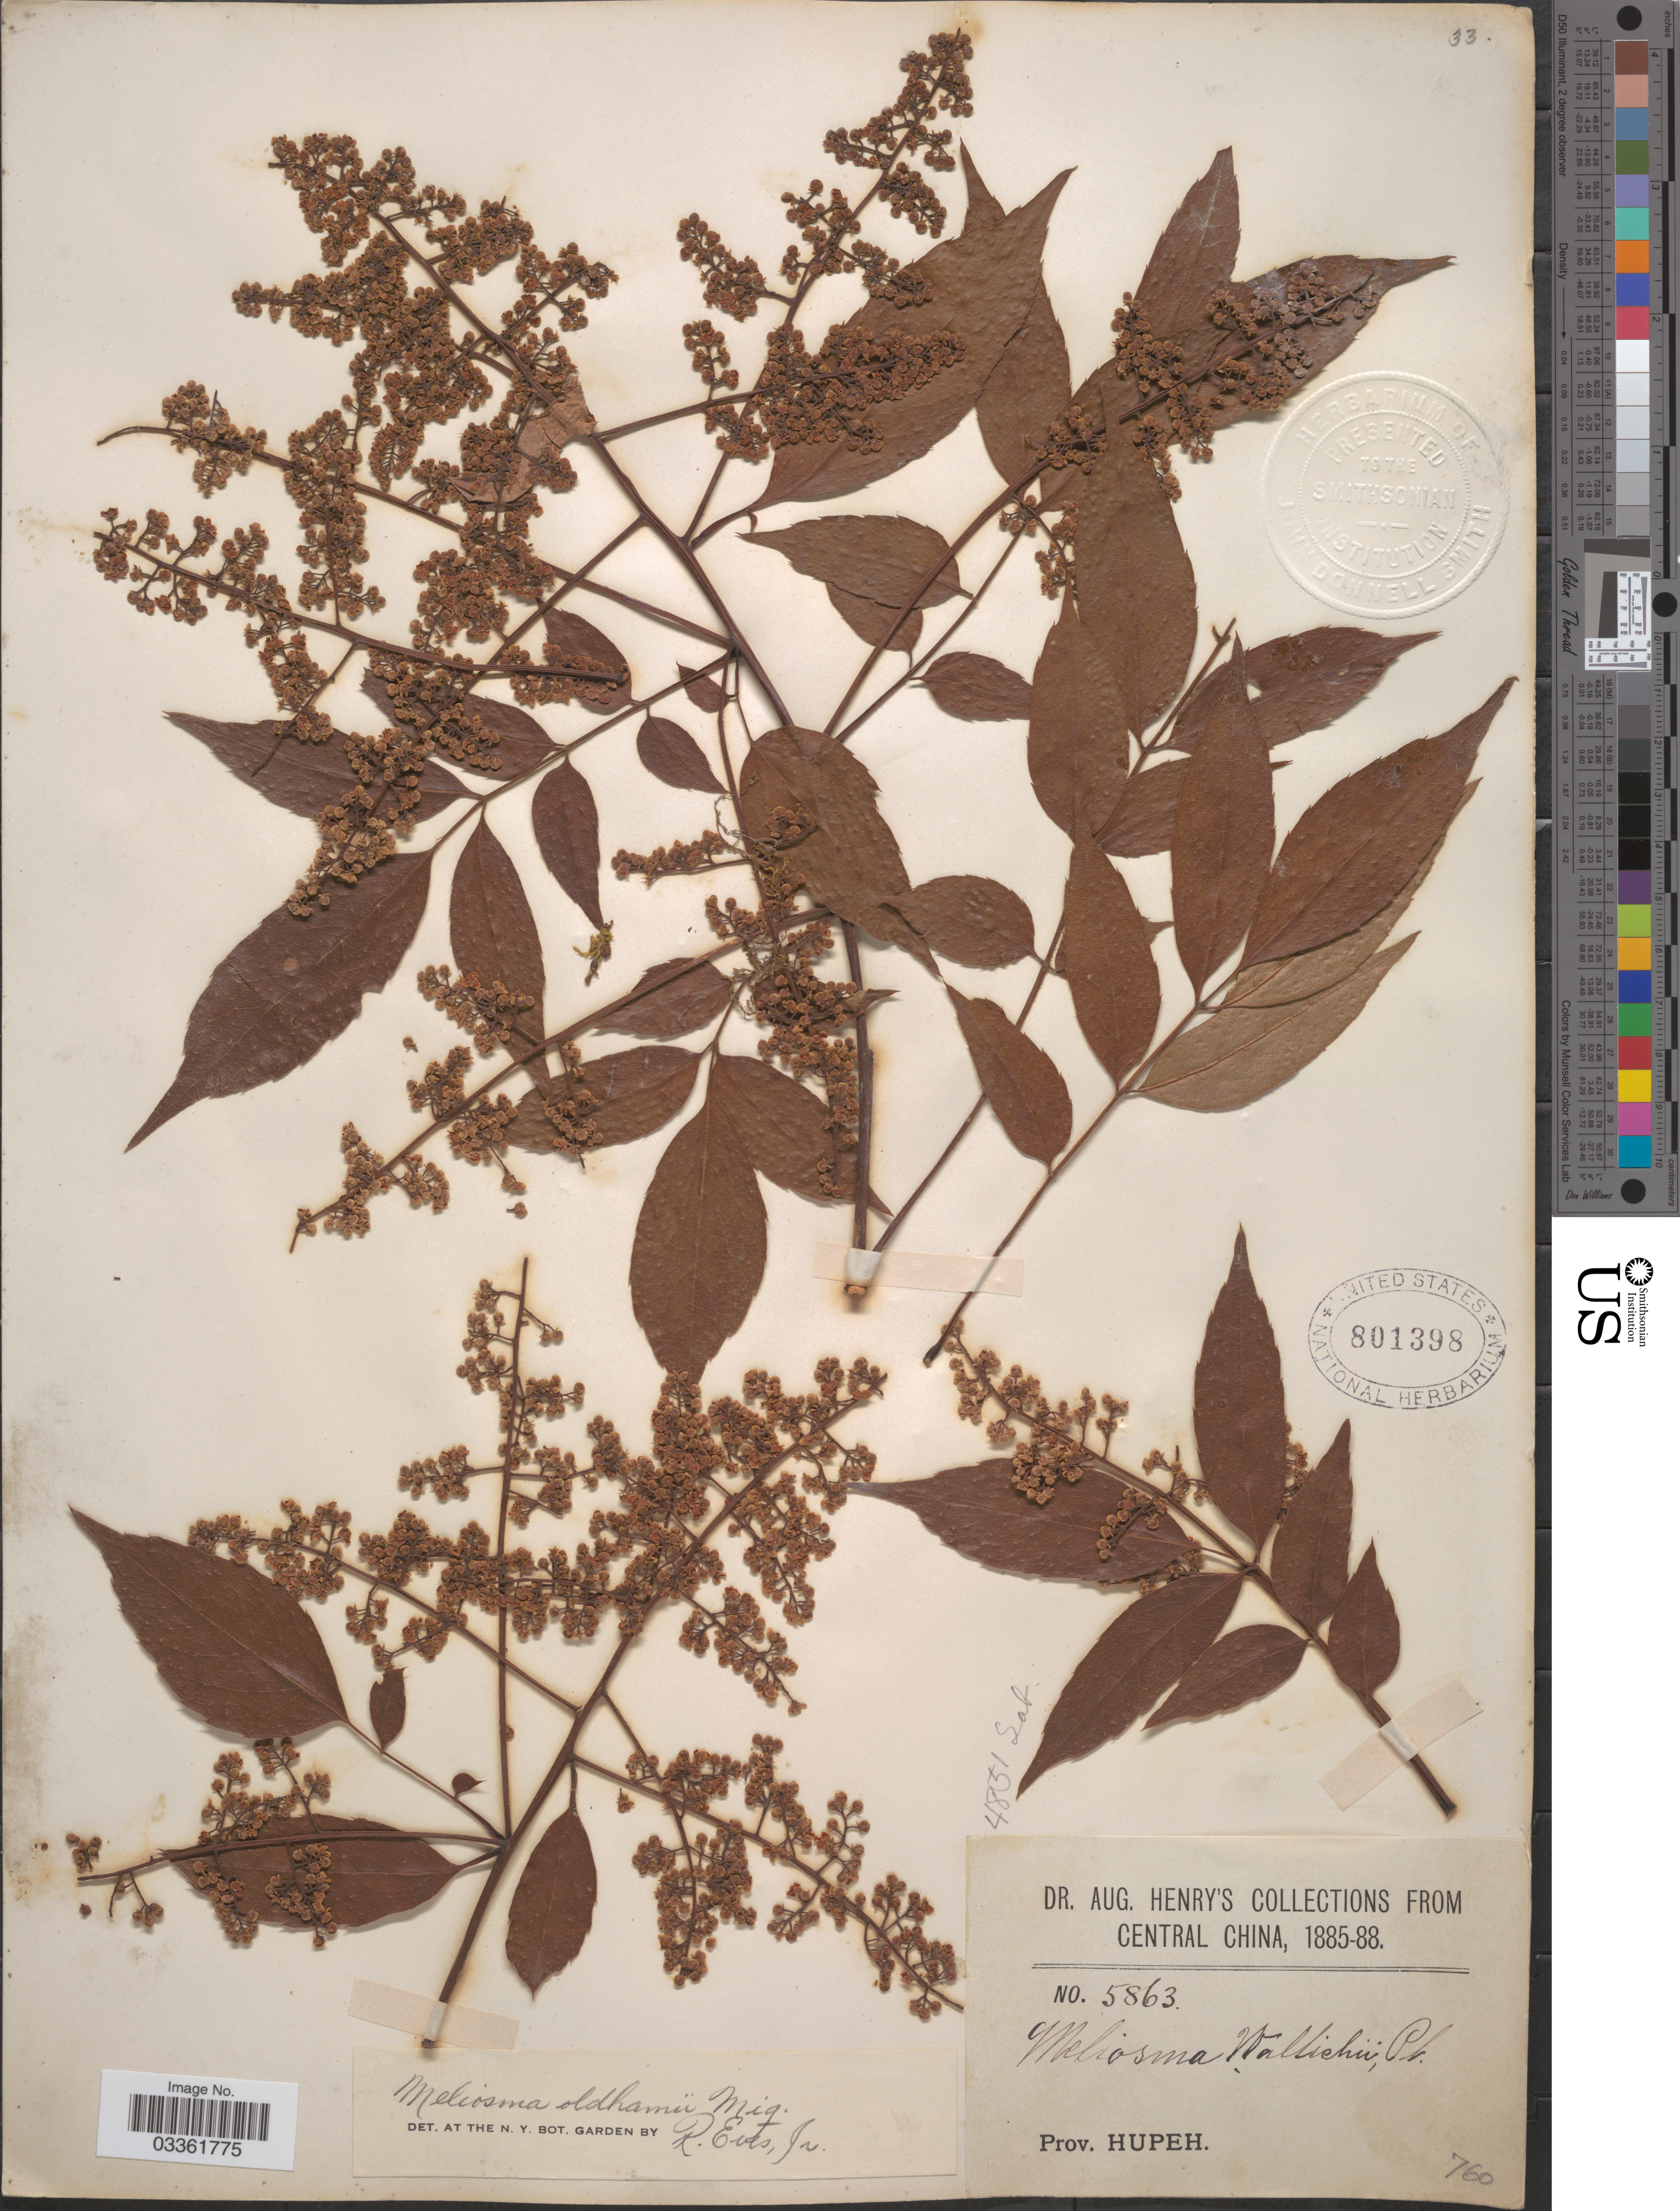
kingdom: Plantae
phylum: Tracheophyta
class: Magnoliopsida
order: Proteales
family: Sabiaceae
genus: Meliosma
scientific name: Meliosma rhoifolia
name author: Maxim.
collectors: A. Henry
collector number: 5863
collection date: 1885/1888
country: China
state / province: Hubei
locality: Central China. Prov. Hupeh.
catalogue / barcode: US 801398